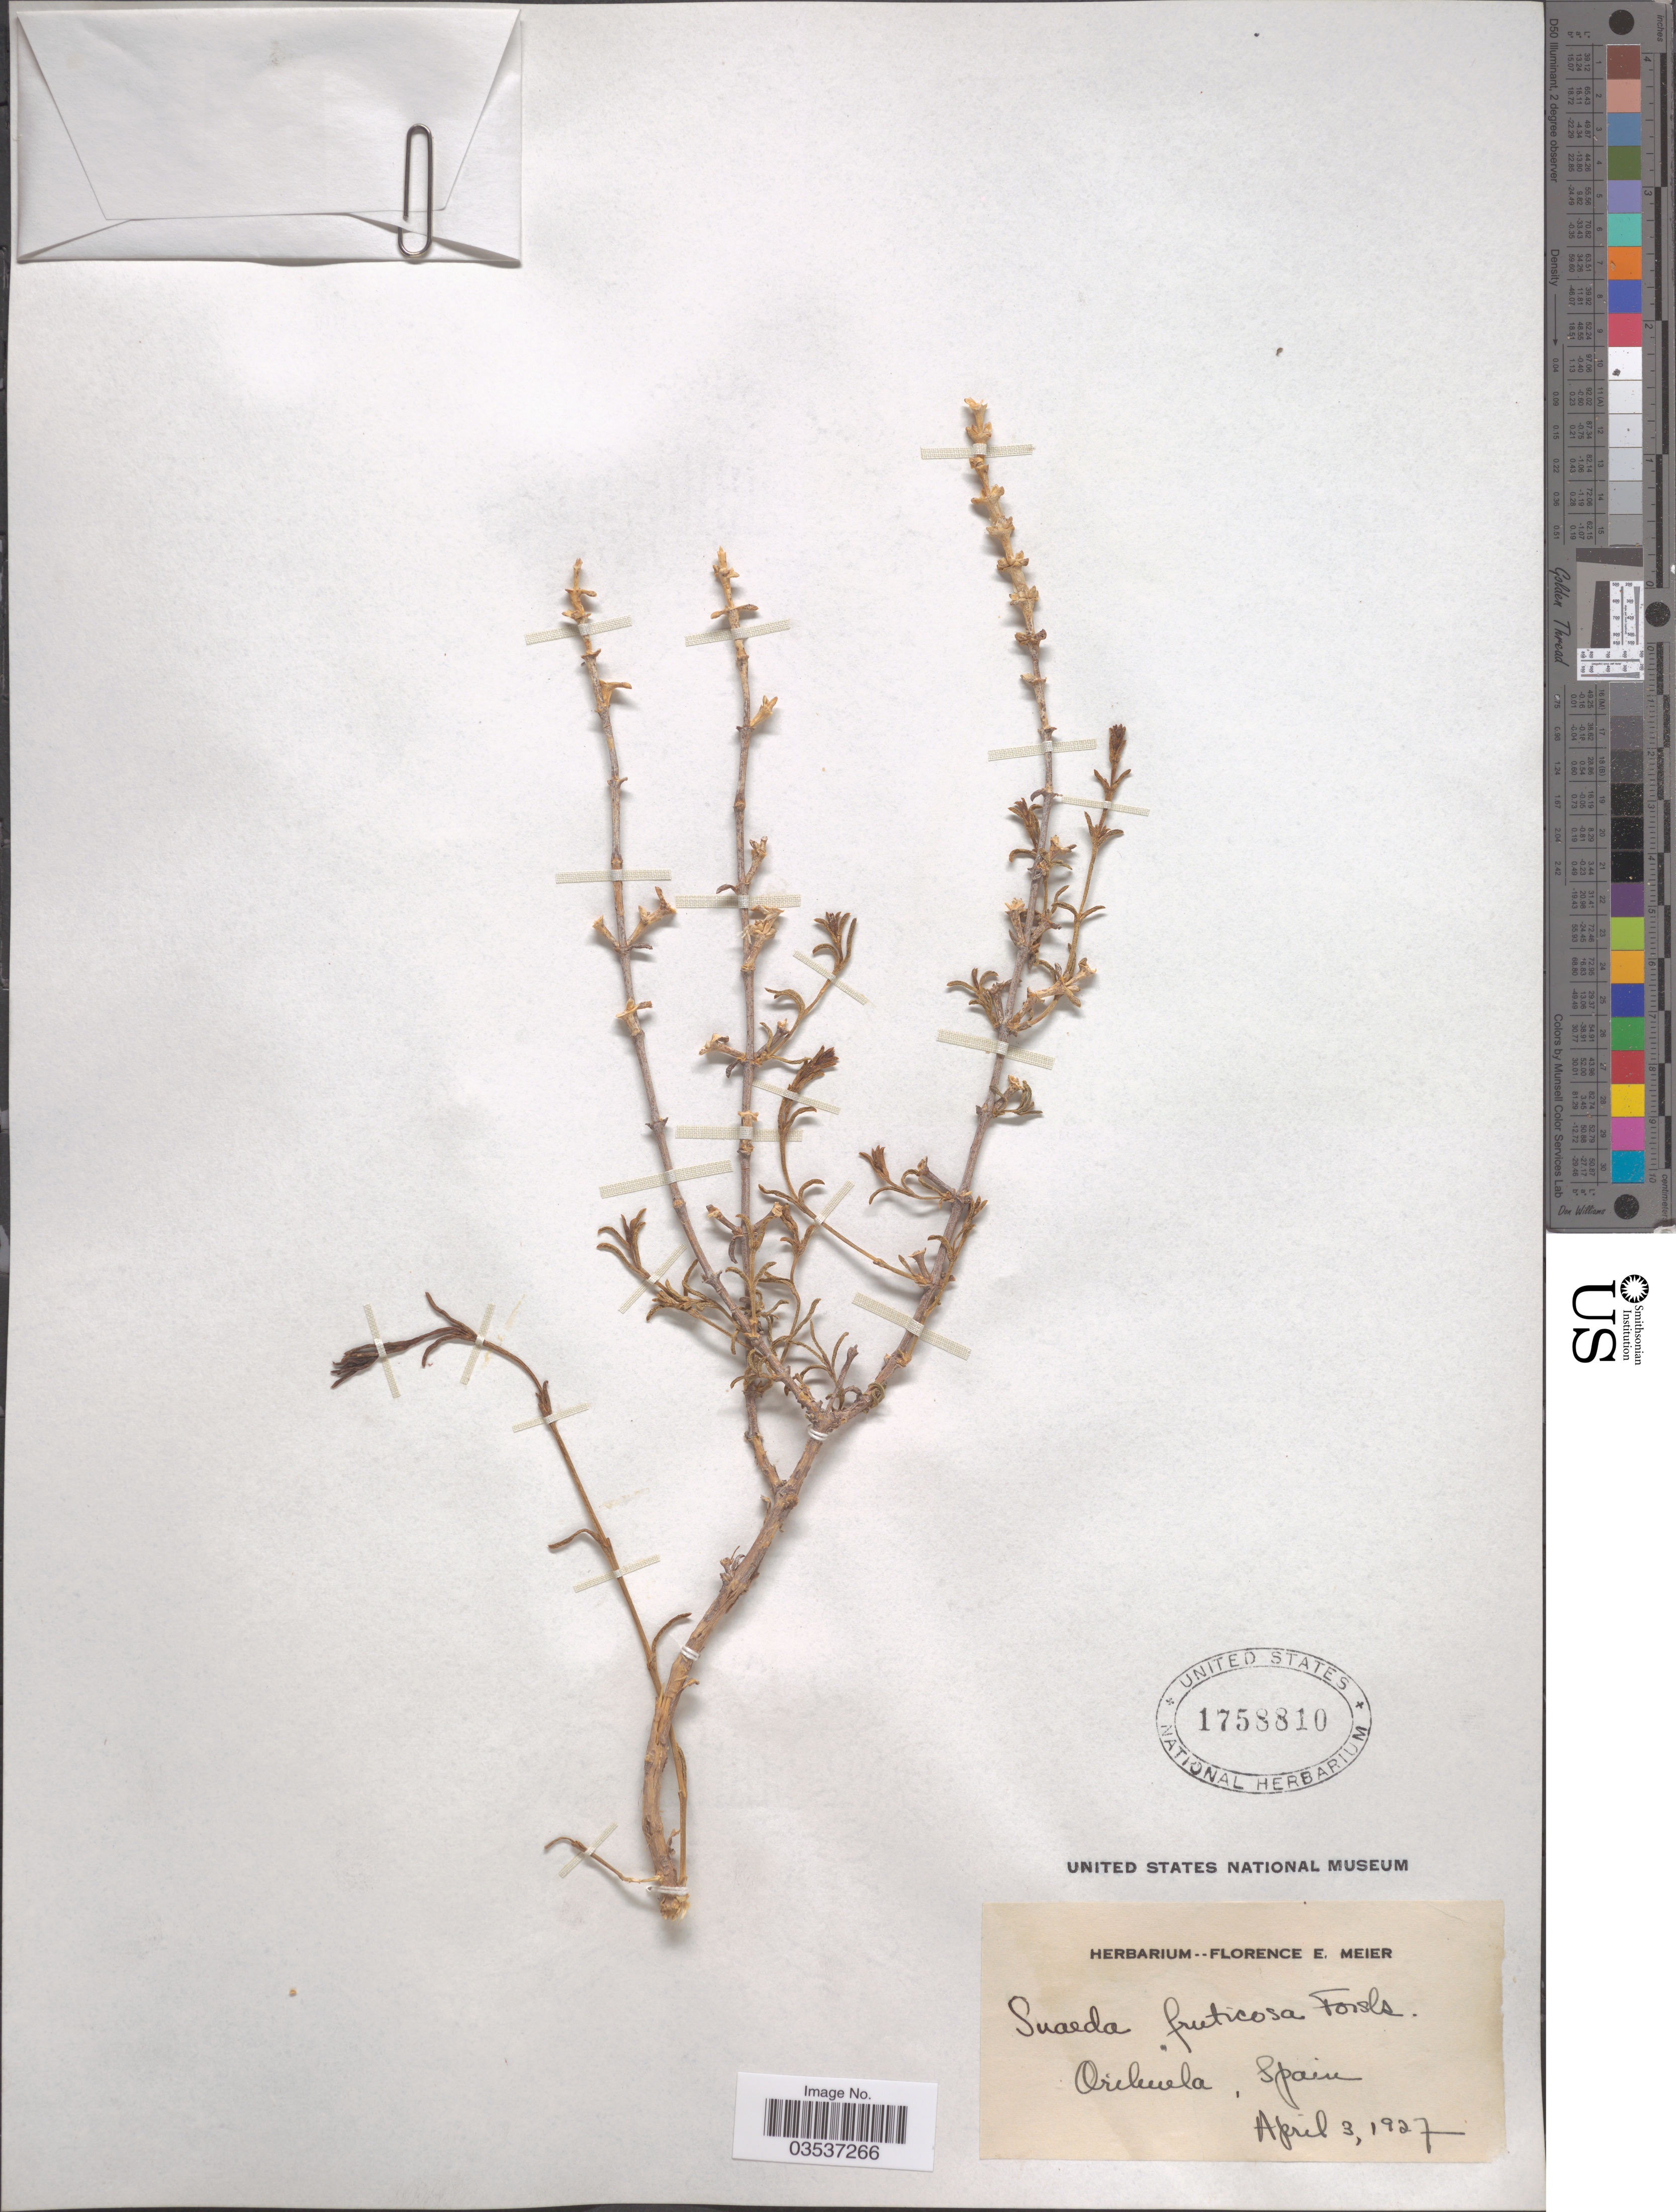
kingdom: Plantae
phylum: Tracheophyta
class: Magnoliopsida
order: Caryophyllales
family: Amaranthaceae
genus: Suaeda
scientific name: Suaeda fruticosa auct. non Forssk.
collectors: ex herb. Florence E. Meier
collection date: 1927-04-03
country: Spain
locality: Orihuela.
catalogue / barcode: US 1758810